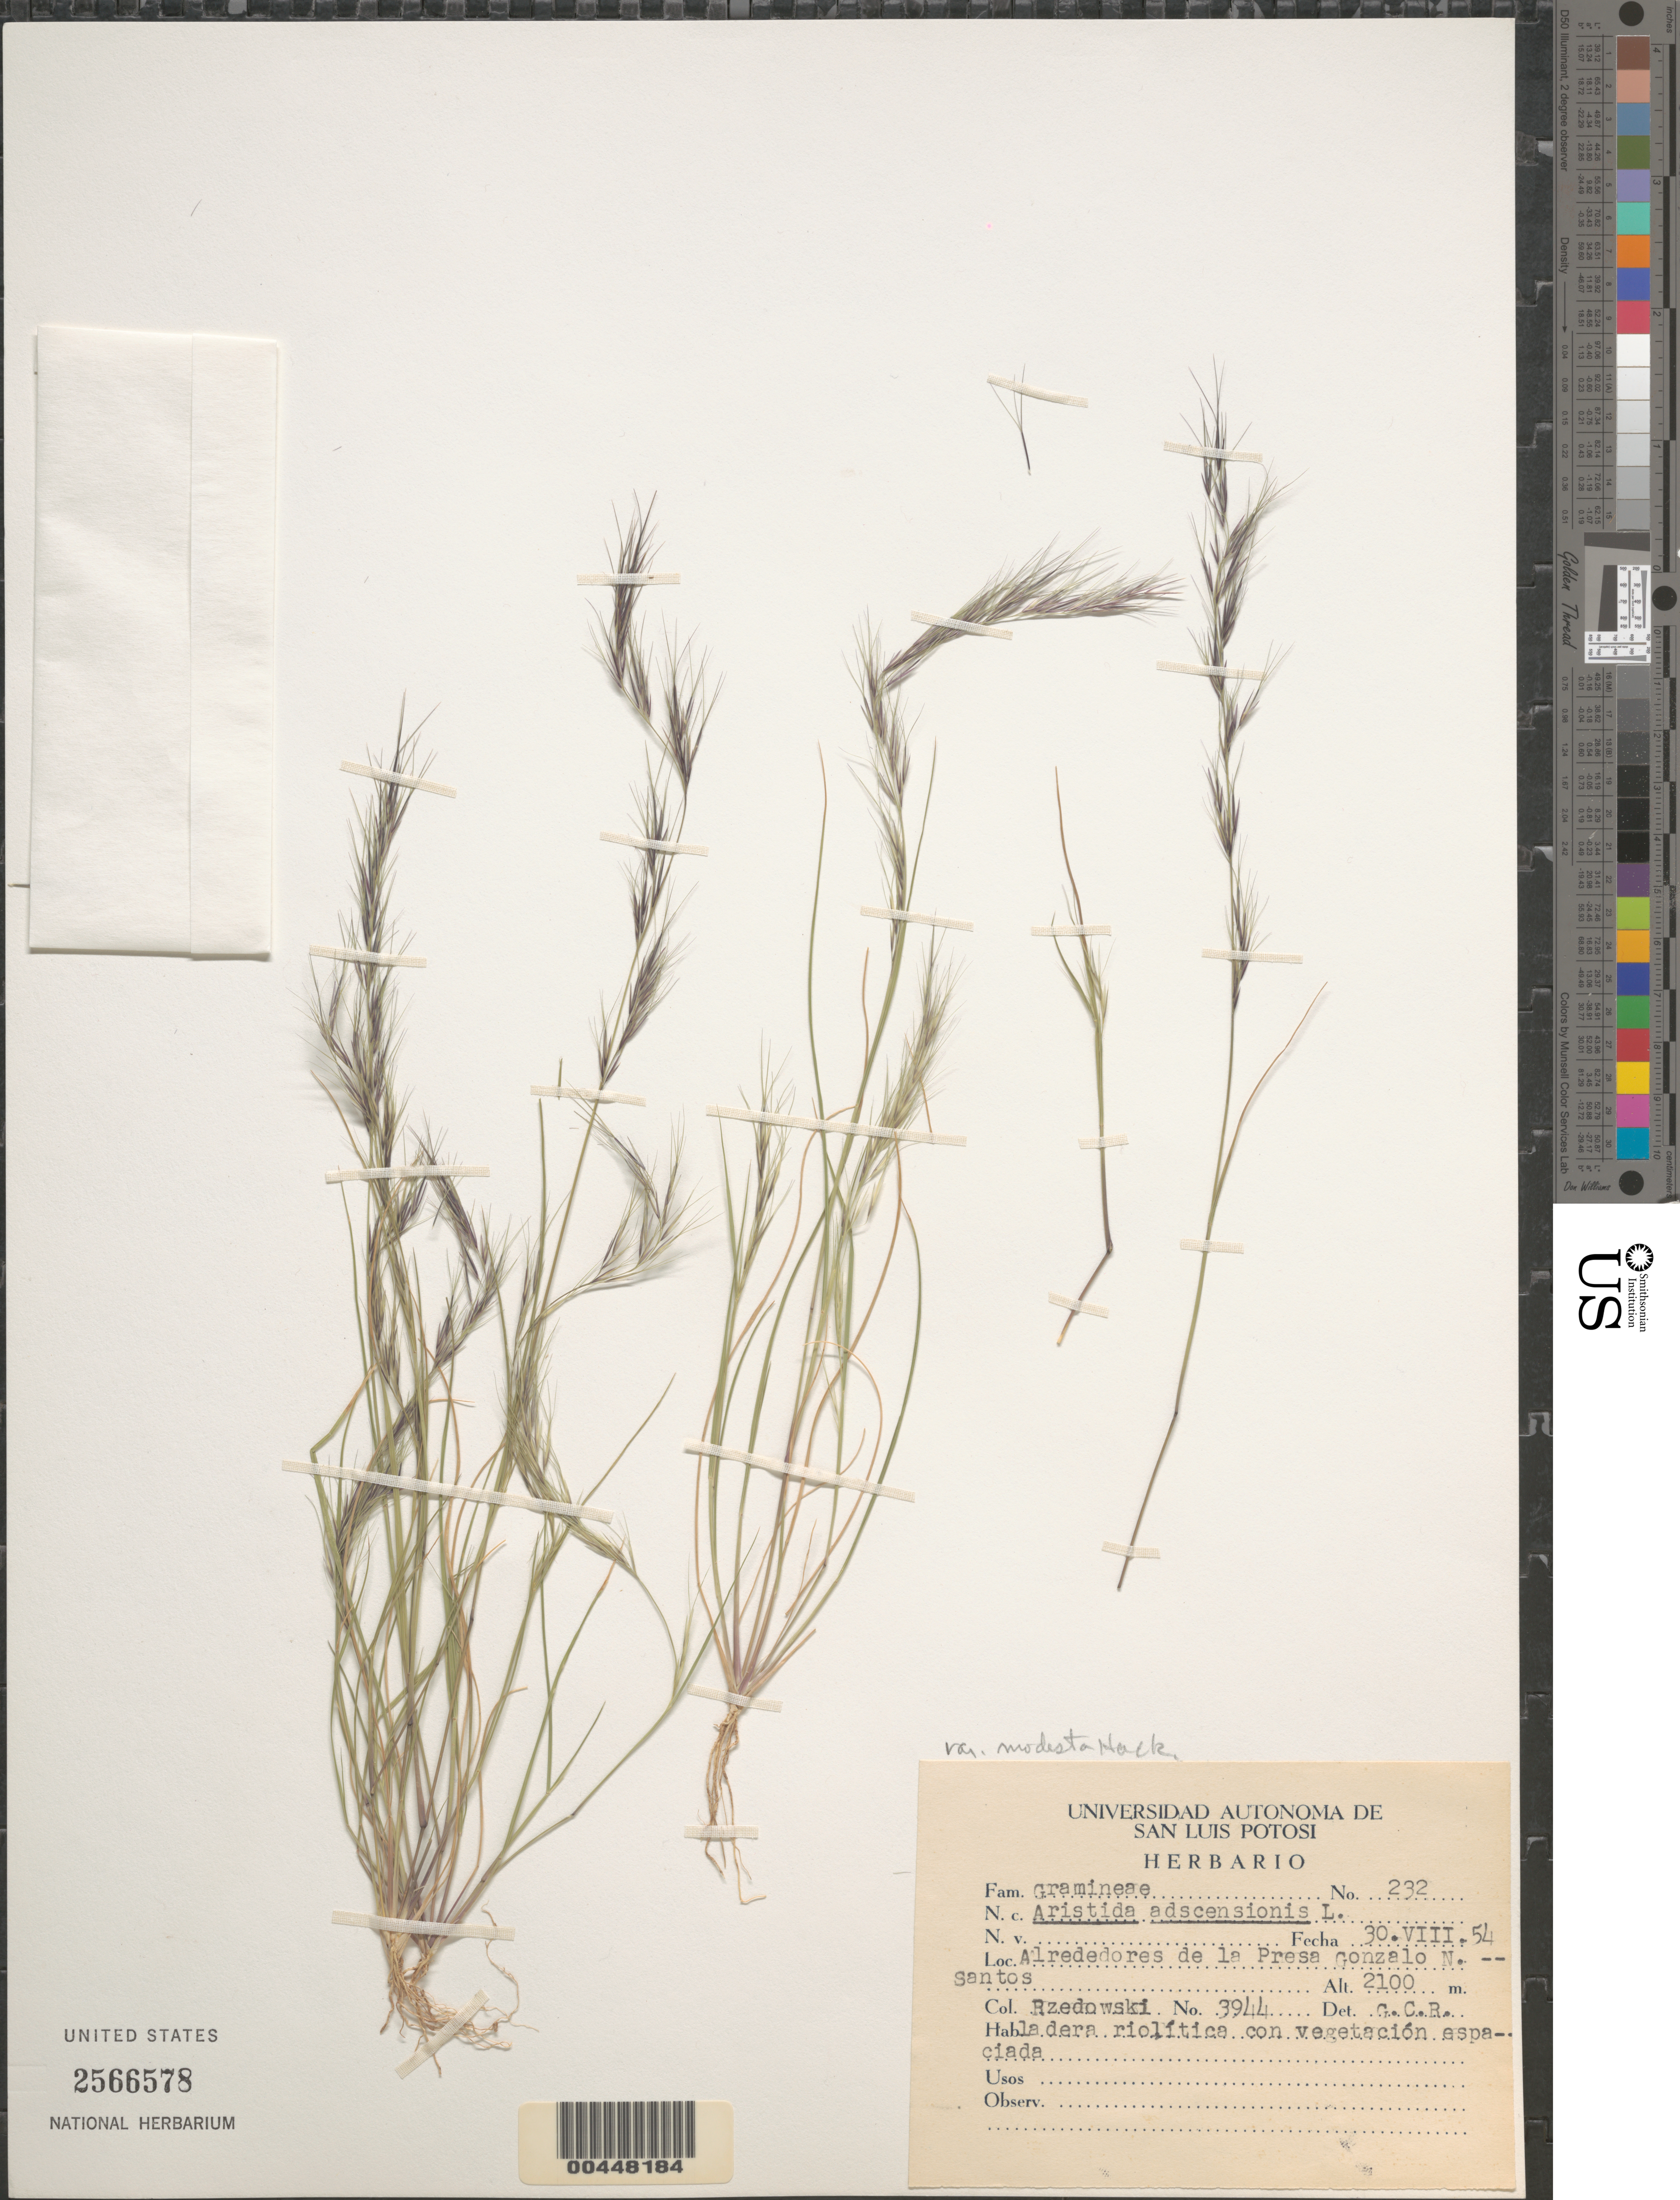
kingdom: Plantae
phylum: Tracheophyta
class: Liliopsida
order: Poales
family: Poaceae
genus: Aristida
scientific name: Aristida adscensionis var. modesta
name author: Hack. in Stuck.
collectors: J. Rzedowski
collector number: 3944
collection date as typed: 30 Aug 1954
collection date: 1954-08-30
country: Mexico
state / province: San Luis Potosi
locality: Alrededores de La Presa Gonzalo N Santos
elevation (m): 2100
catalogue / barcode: US 2566578